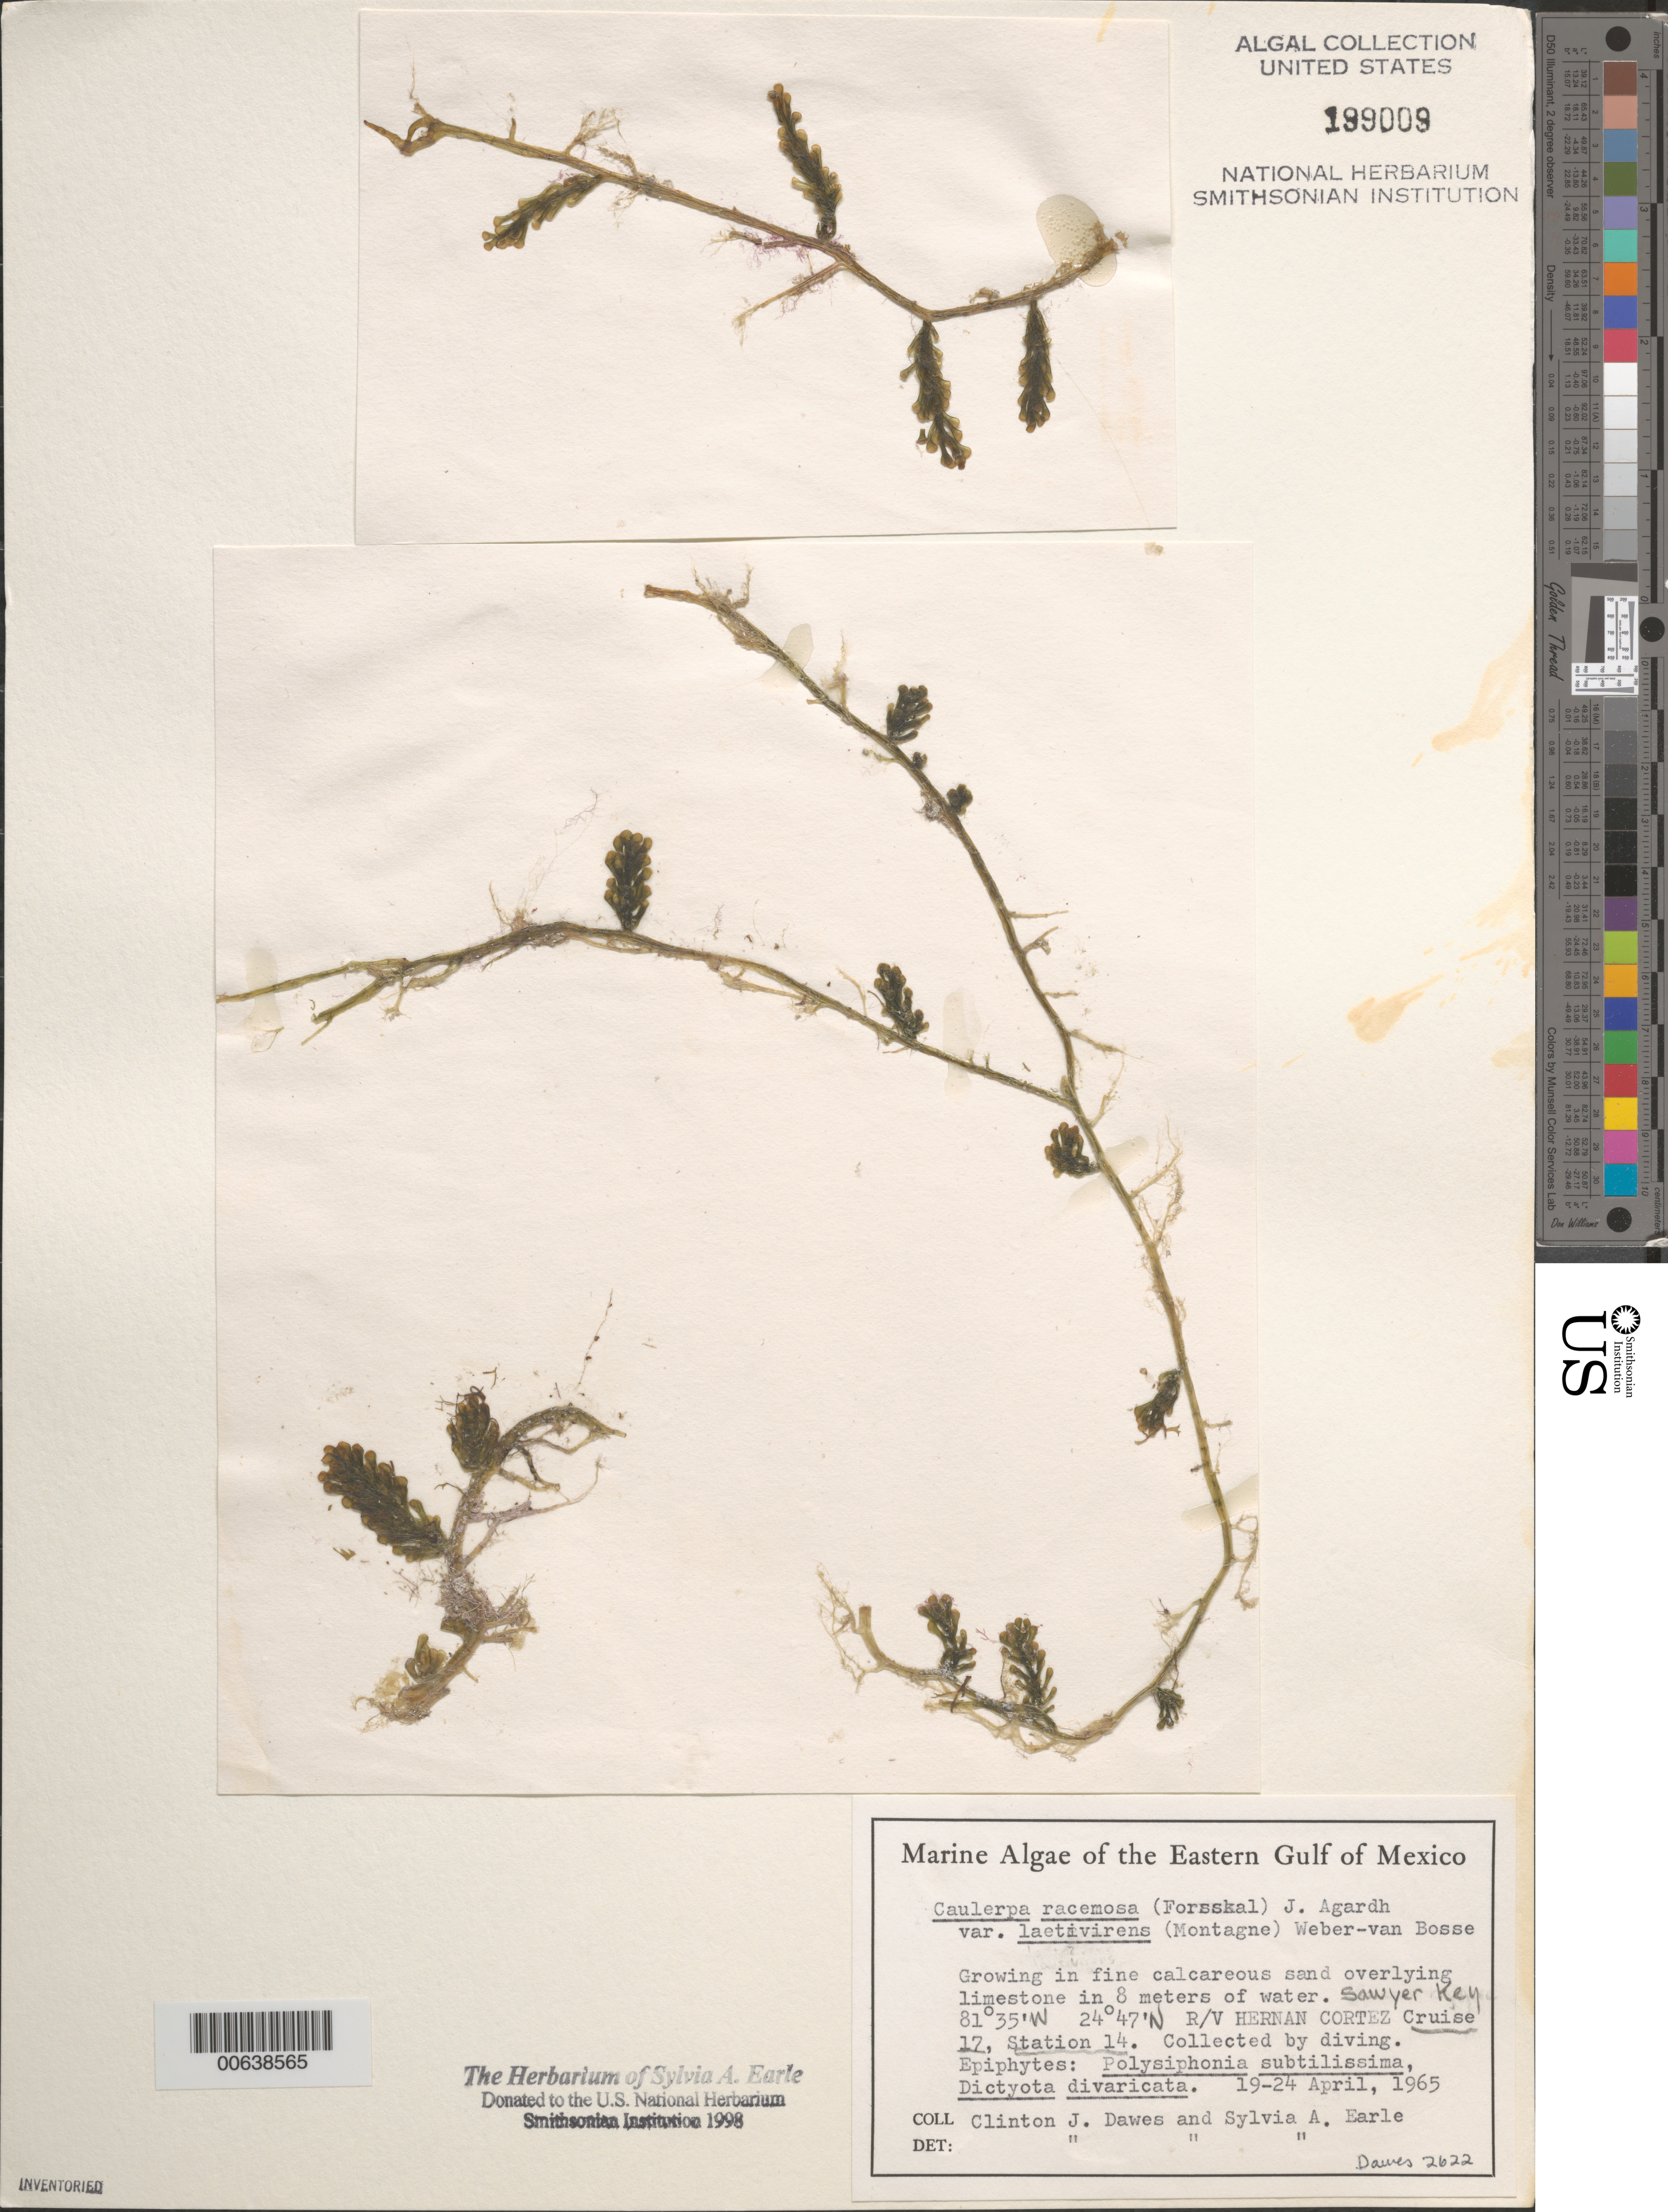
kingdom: Plantae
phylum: Chlorophyta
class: Ulvophyceae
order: Bryopsidales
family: Caulerpaceae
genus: Caulerpa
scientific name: Caulerpa racemosa var. laetevirens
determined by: Dawes, C. J.; Earle, S. A.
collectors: C. Dawes & S. A. Earle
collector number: Cjd 2622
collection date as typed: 19 Apr 1965 to 24 Apr 1965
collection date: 1965-04-19/1965-04-24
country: United States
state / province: Florida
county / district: Monroe County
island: Sawyer Key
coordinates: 24 47' N, 81 35" W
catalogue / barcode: US 199009